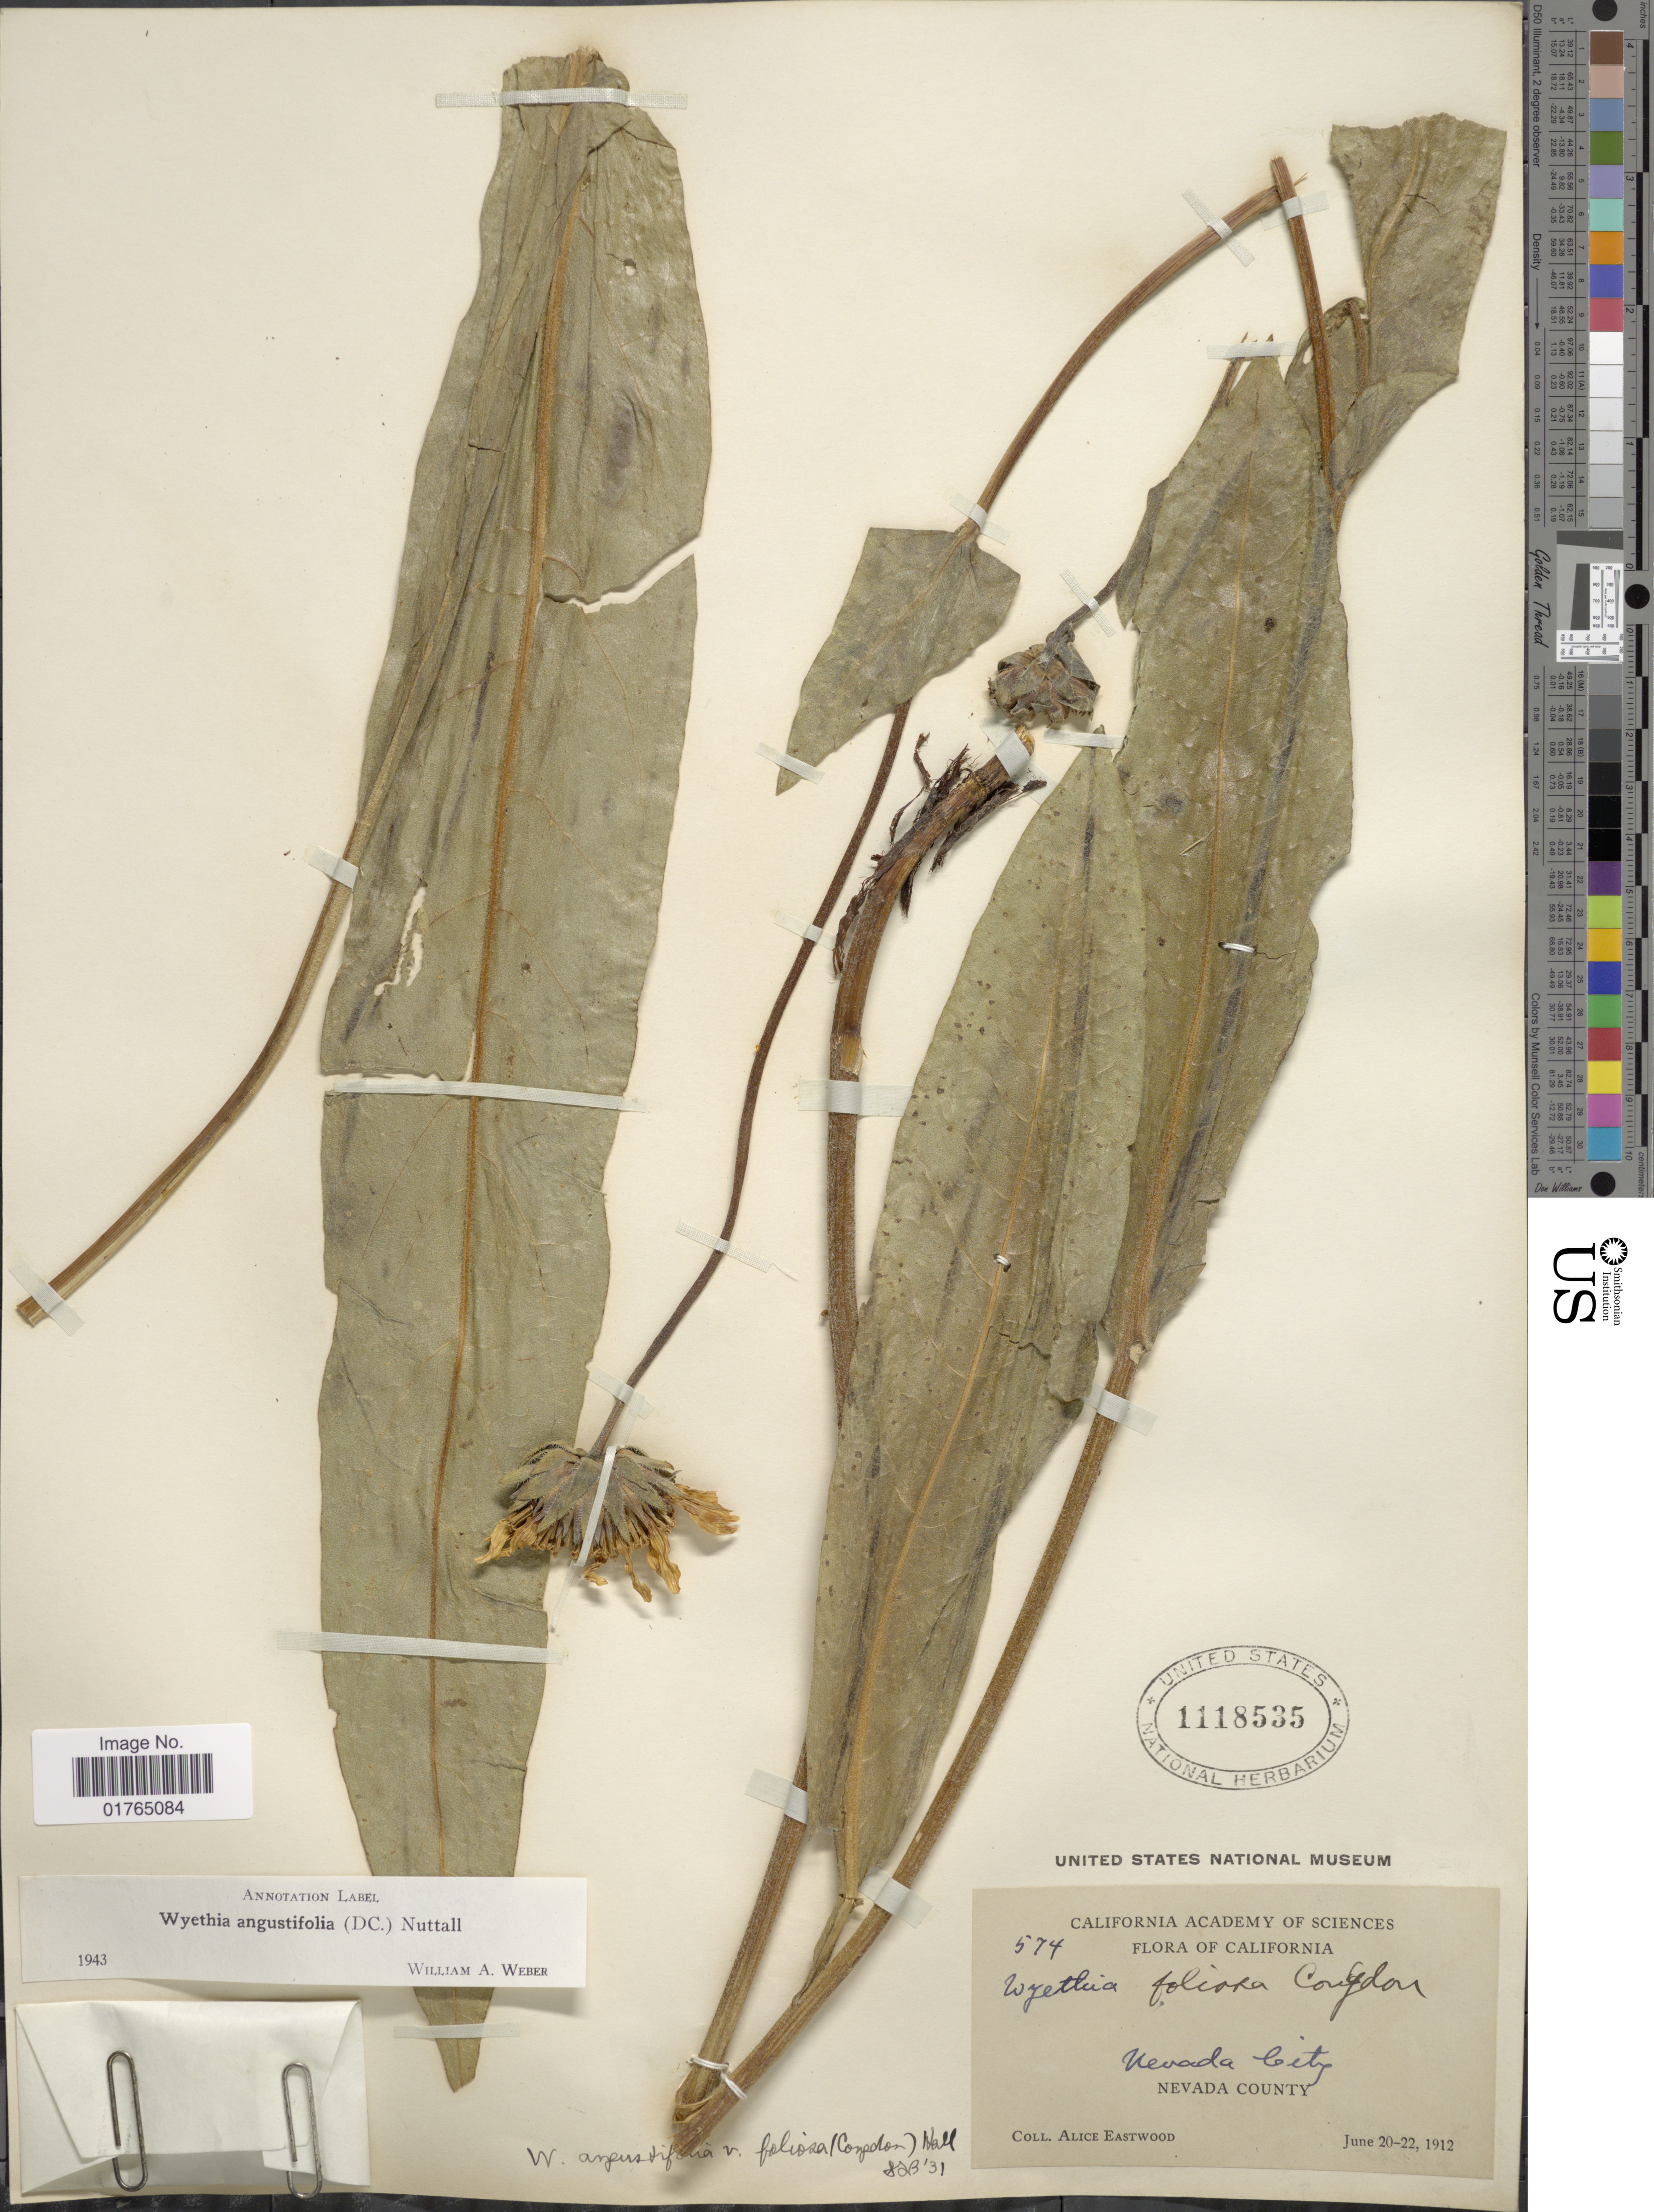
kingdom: Plantae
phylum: Tracheophyta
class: Magnoliopsida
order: Asterales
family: Asteraceae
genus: Wyethia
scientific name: Wyethia angustifolia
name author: (DC.) Nutt.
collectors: A. Eastwood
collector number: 574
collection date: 1912-06-20/1912-06-22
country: United States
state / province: California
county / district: Nevada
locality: Nevada City, Nevada County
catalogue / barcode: US 1118535